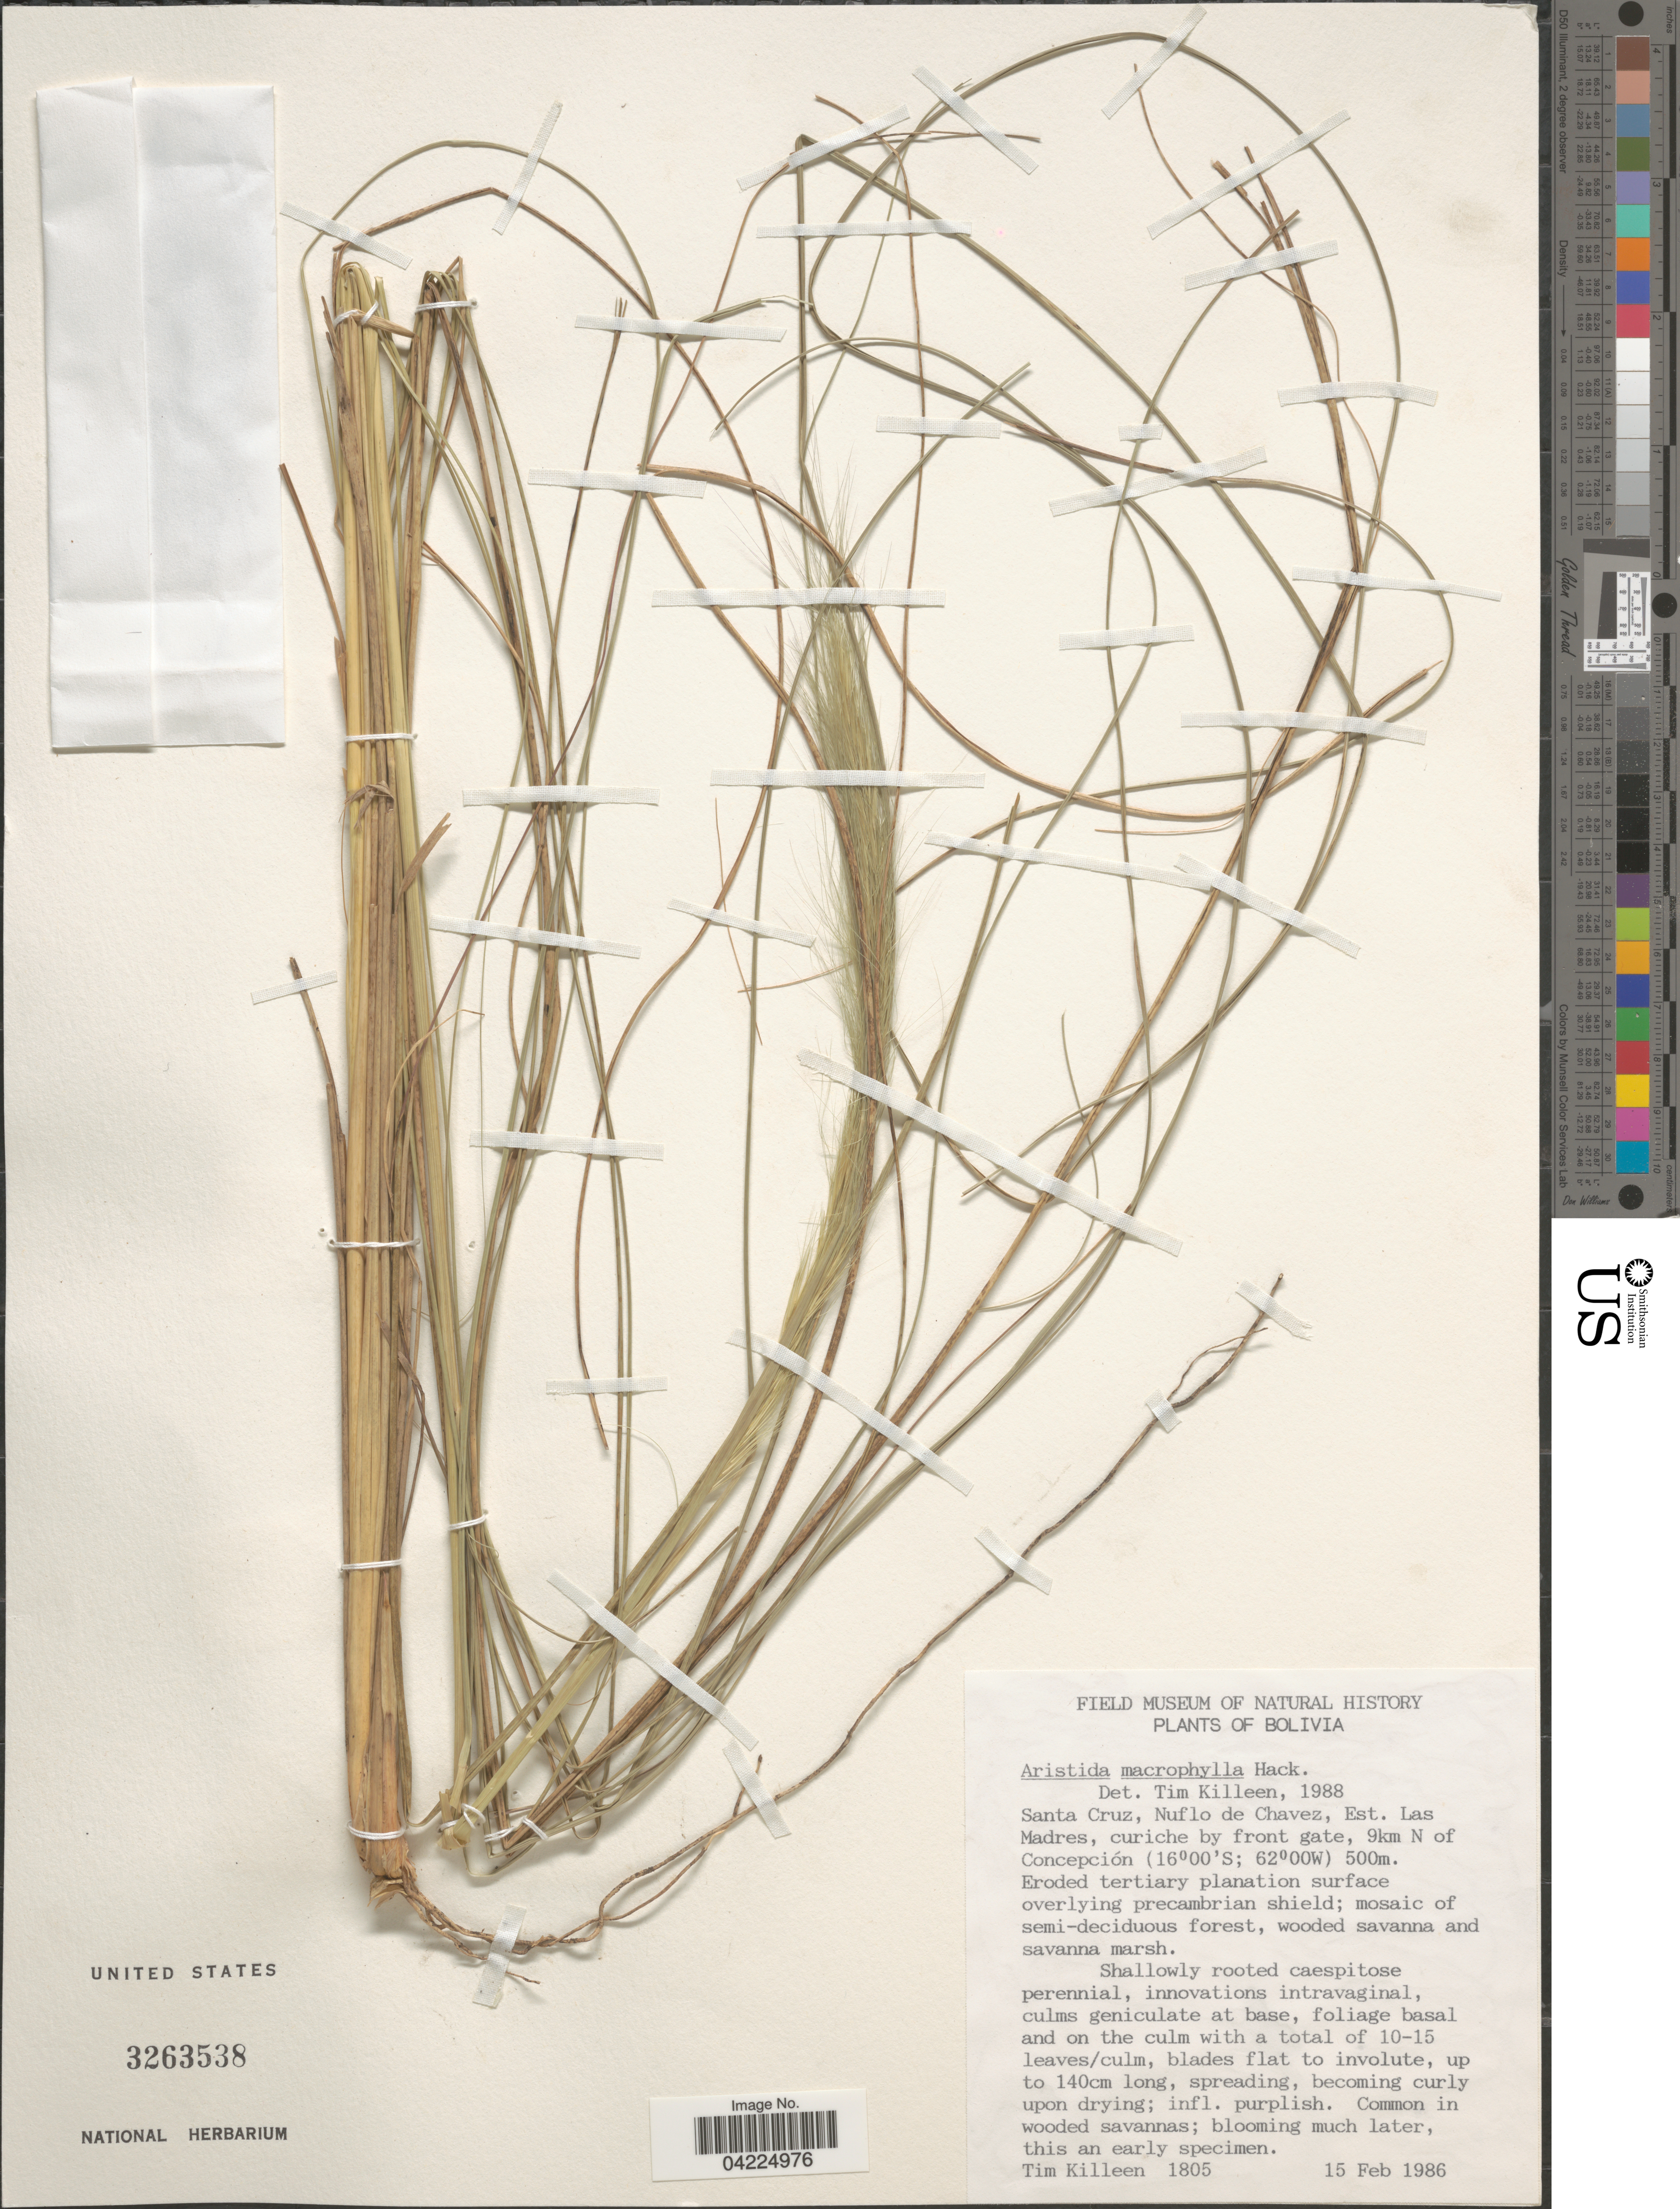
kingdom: Plantae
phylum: Tracheophyta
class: Liliopsida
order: Poales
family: Poaceae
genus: Aristida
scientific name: Aristida macrophylla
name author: Hack.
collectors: T. J. Killeen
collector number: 1805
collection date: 1986-02-15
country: Bolivia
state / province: Santa Cruz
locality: Nuflo de Chavez, Est. Las Madres, curiche by front gate, 9km N of Concepción. Eroded tertiary planation surface overlying precambrian shield.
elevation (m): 500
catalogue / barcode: US 3263538